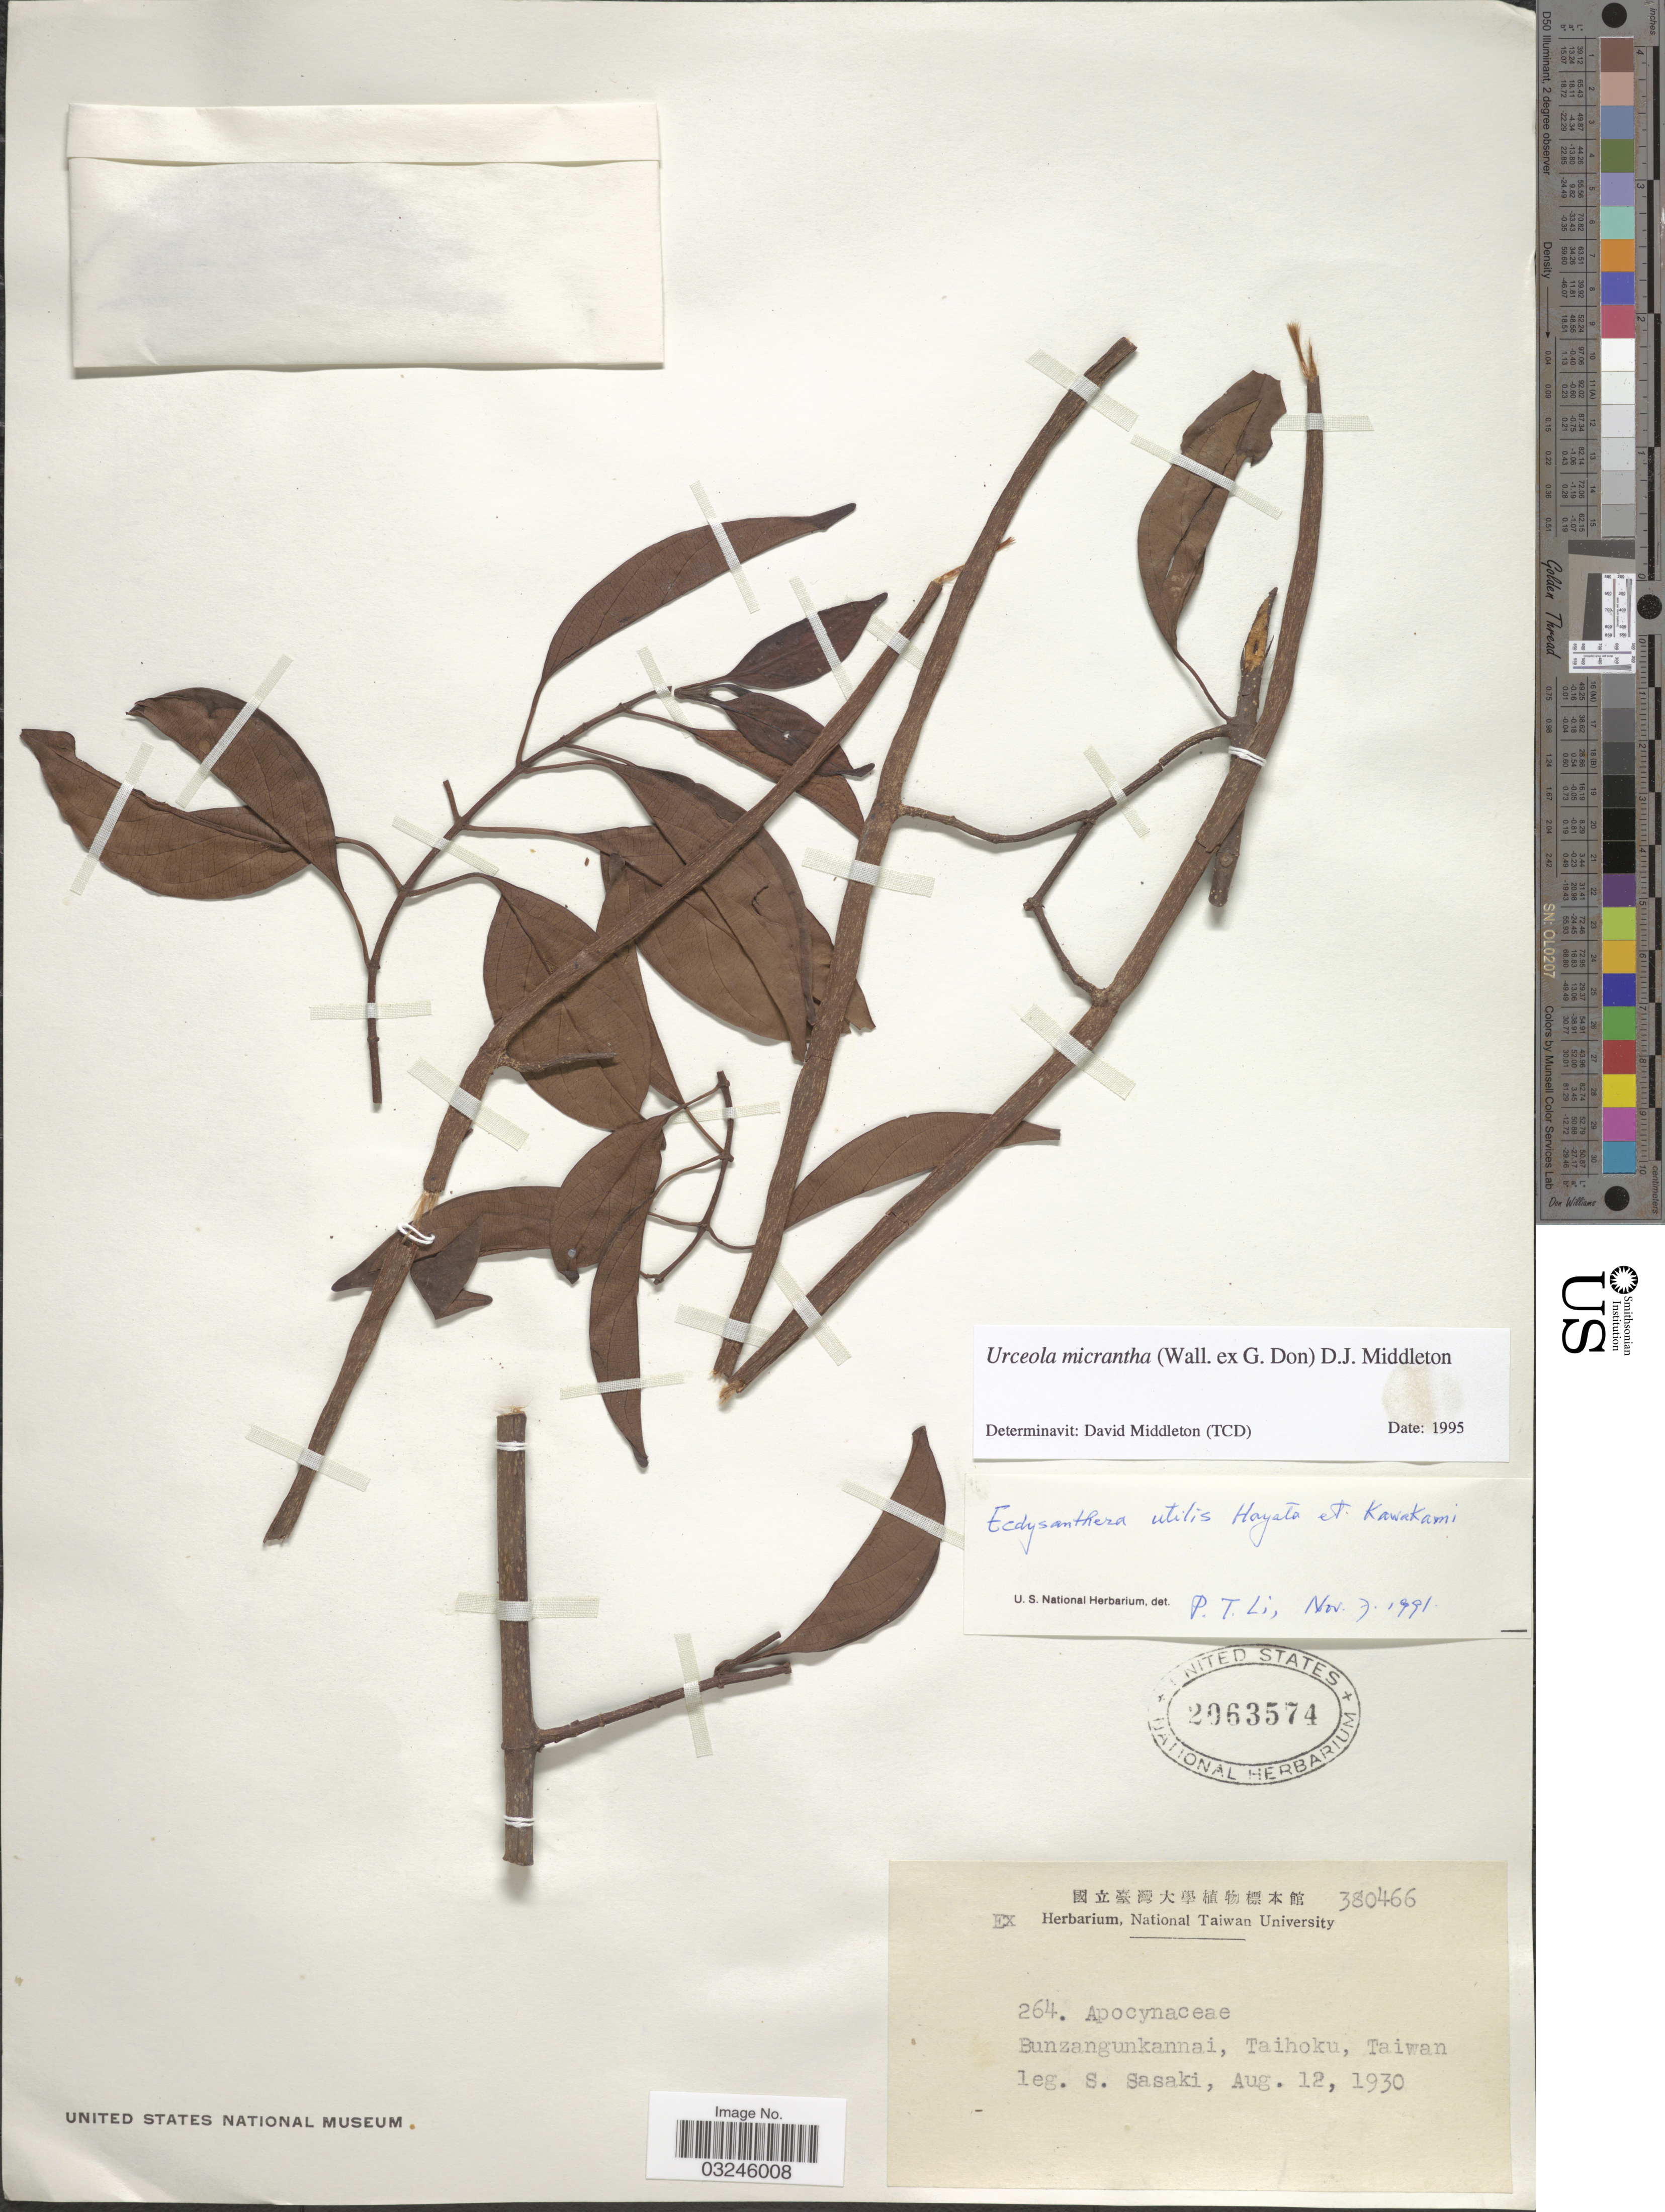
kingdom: Plantae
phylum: Tracheophyta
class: Magnoliopsida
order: Gentianales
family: Apocynaceae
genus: Urceola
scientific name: Urceola micrantha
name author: (Wall. ex G. Don) Mabb.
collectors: S. Sasaki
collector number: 380466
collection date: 1930-08-12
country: Taiwan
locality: Bunzangunkannai, Taihoku, Taiwan.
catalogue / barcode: US 2063574